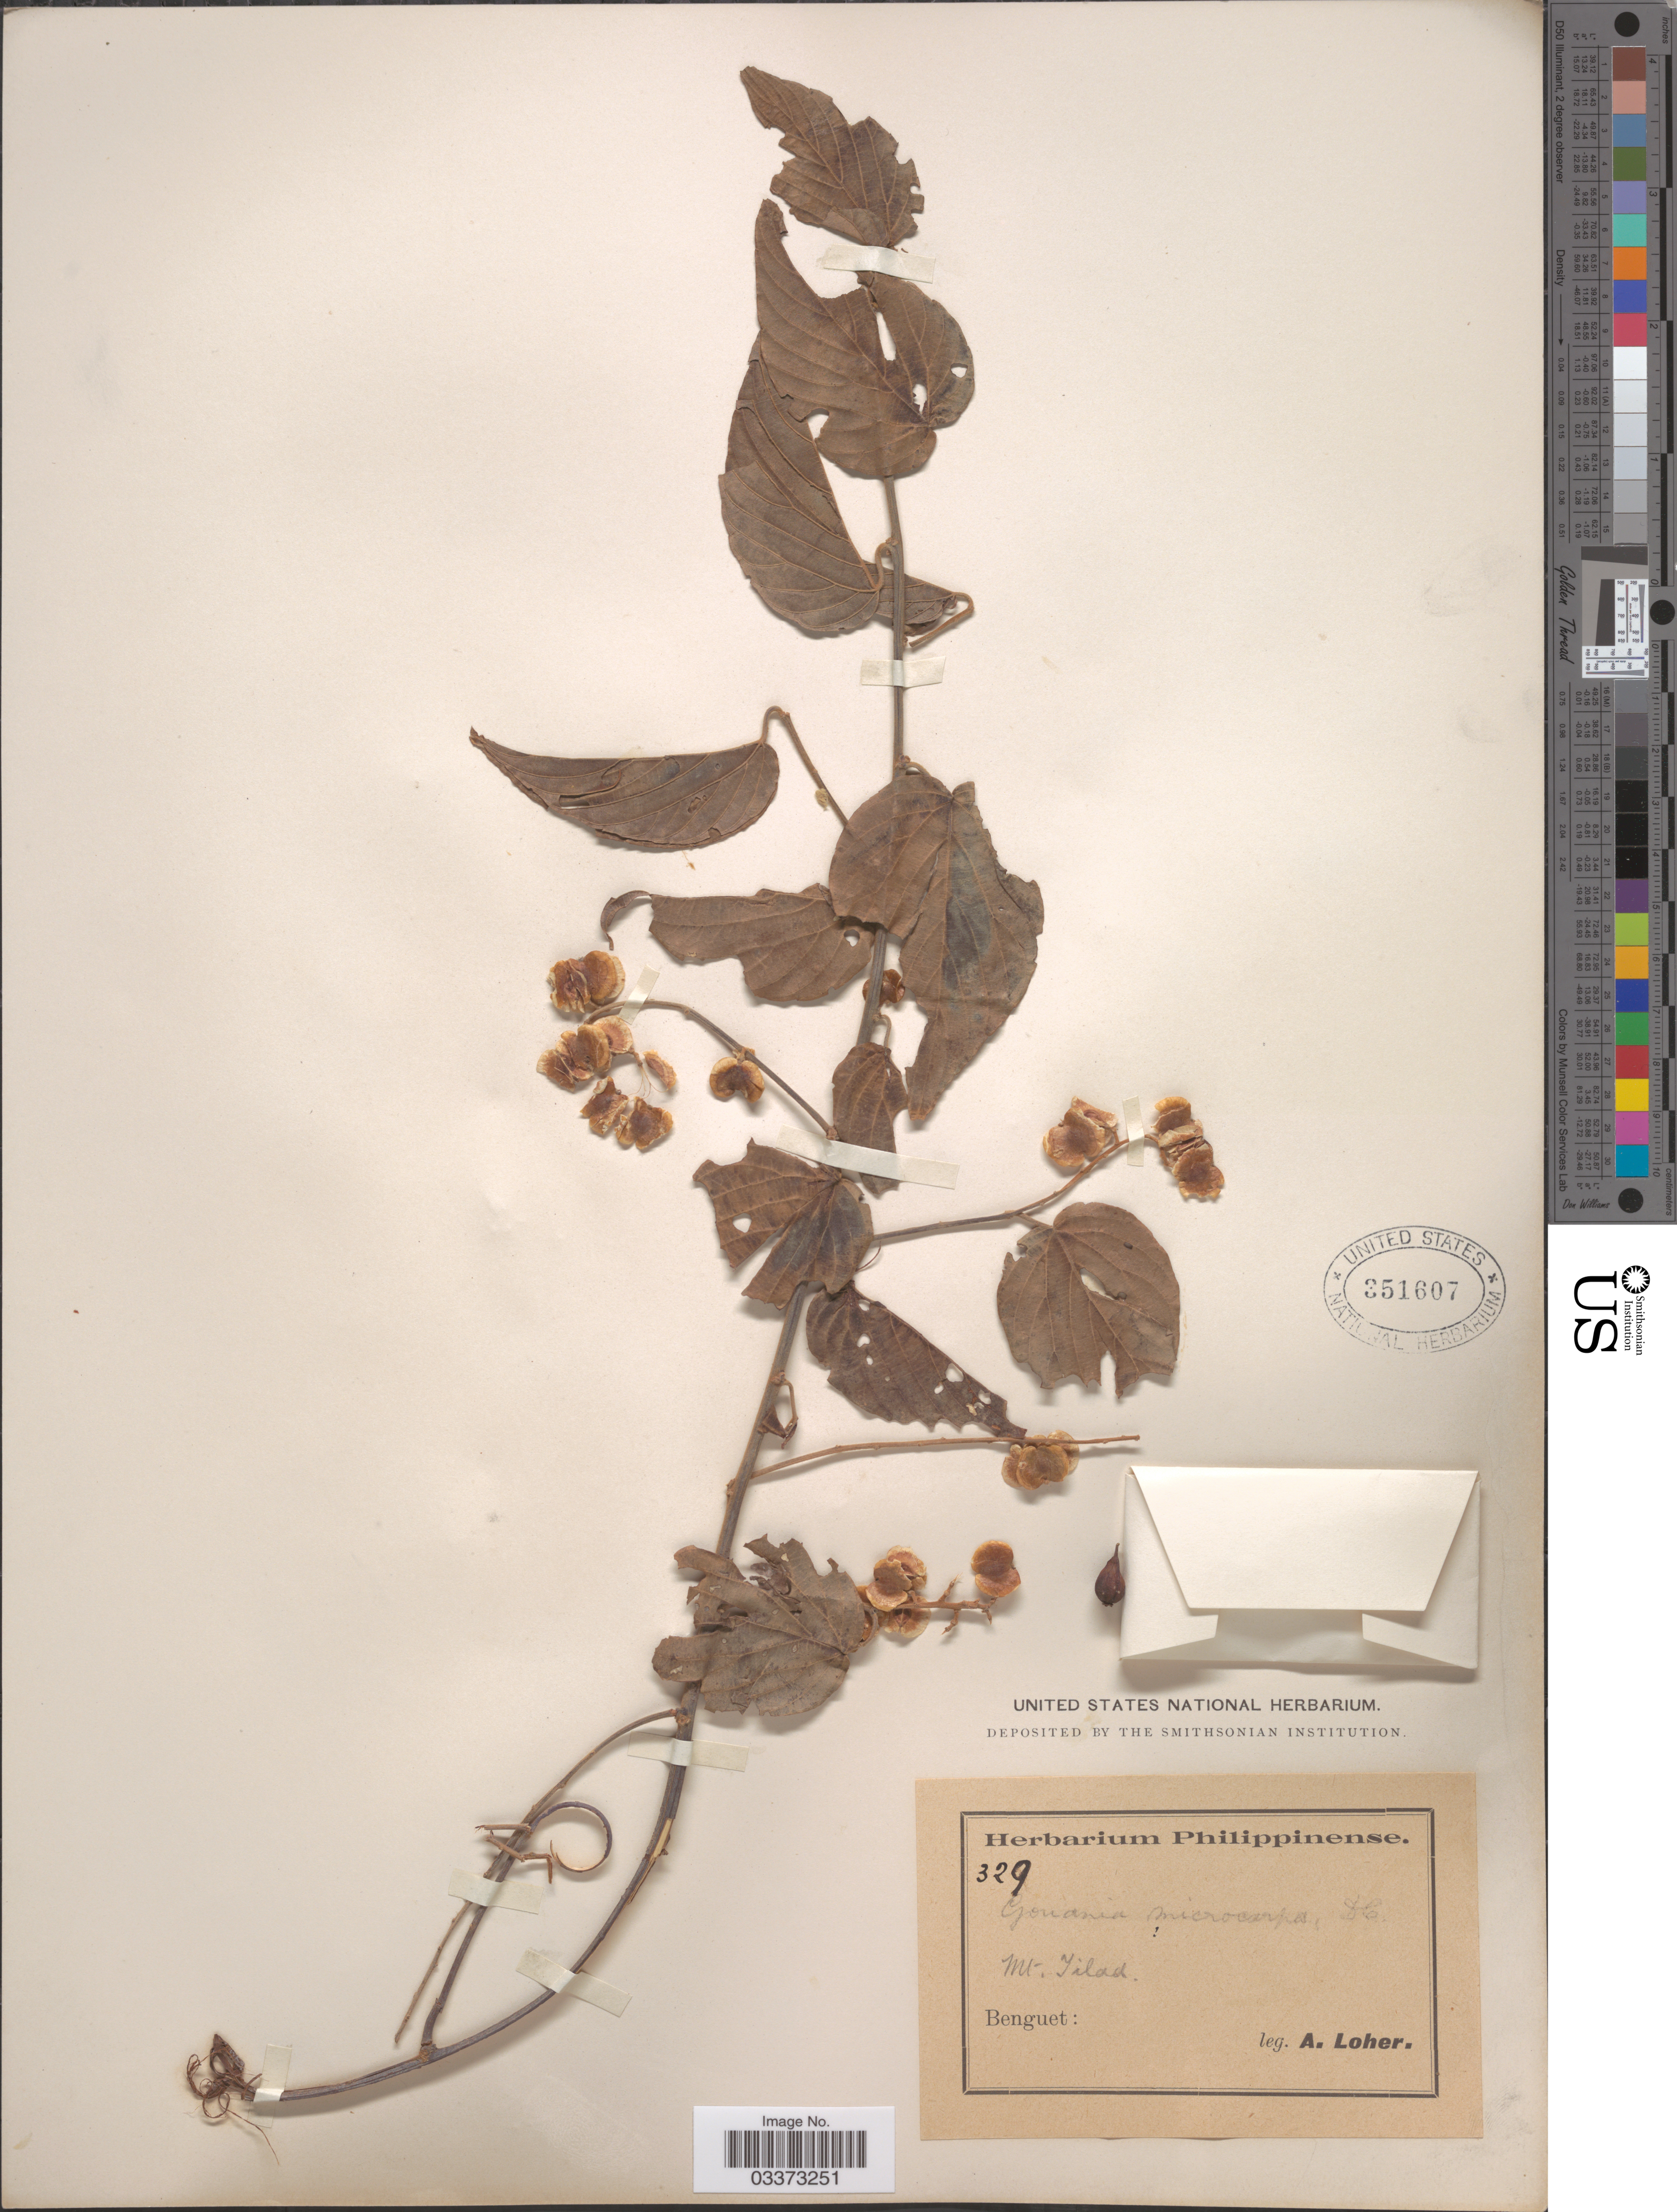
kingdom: Plantae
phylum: Tracheophyta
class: Magnoliopsida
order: Rosales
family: Rhamnaceae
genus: Gouania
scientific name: Gouania microcarpa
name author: DC.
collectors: A. Loher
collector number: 329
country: Philippines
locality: Mt. Tilad. Benguet.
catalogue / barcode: US 351607